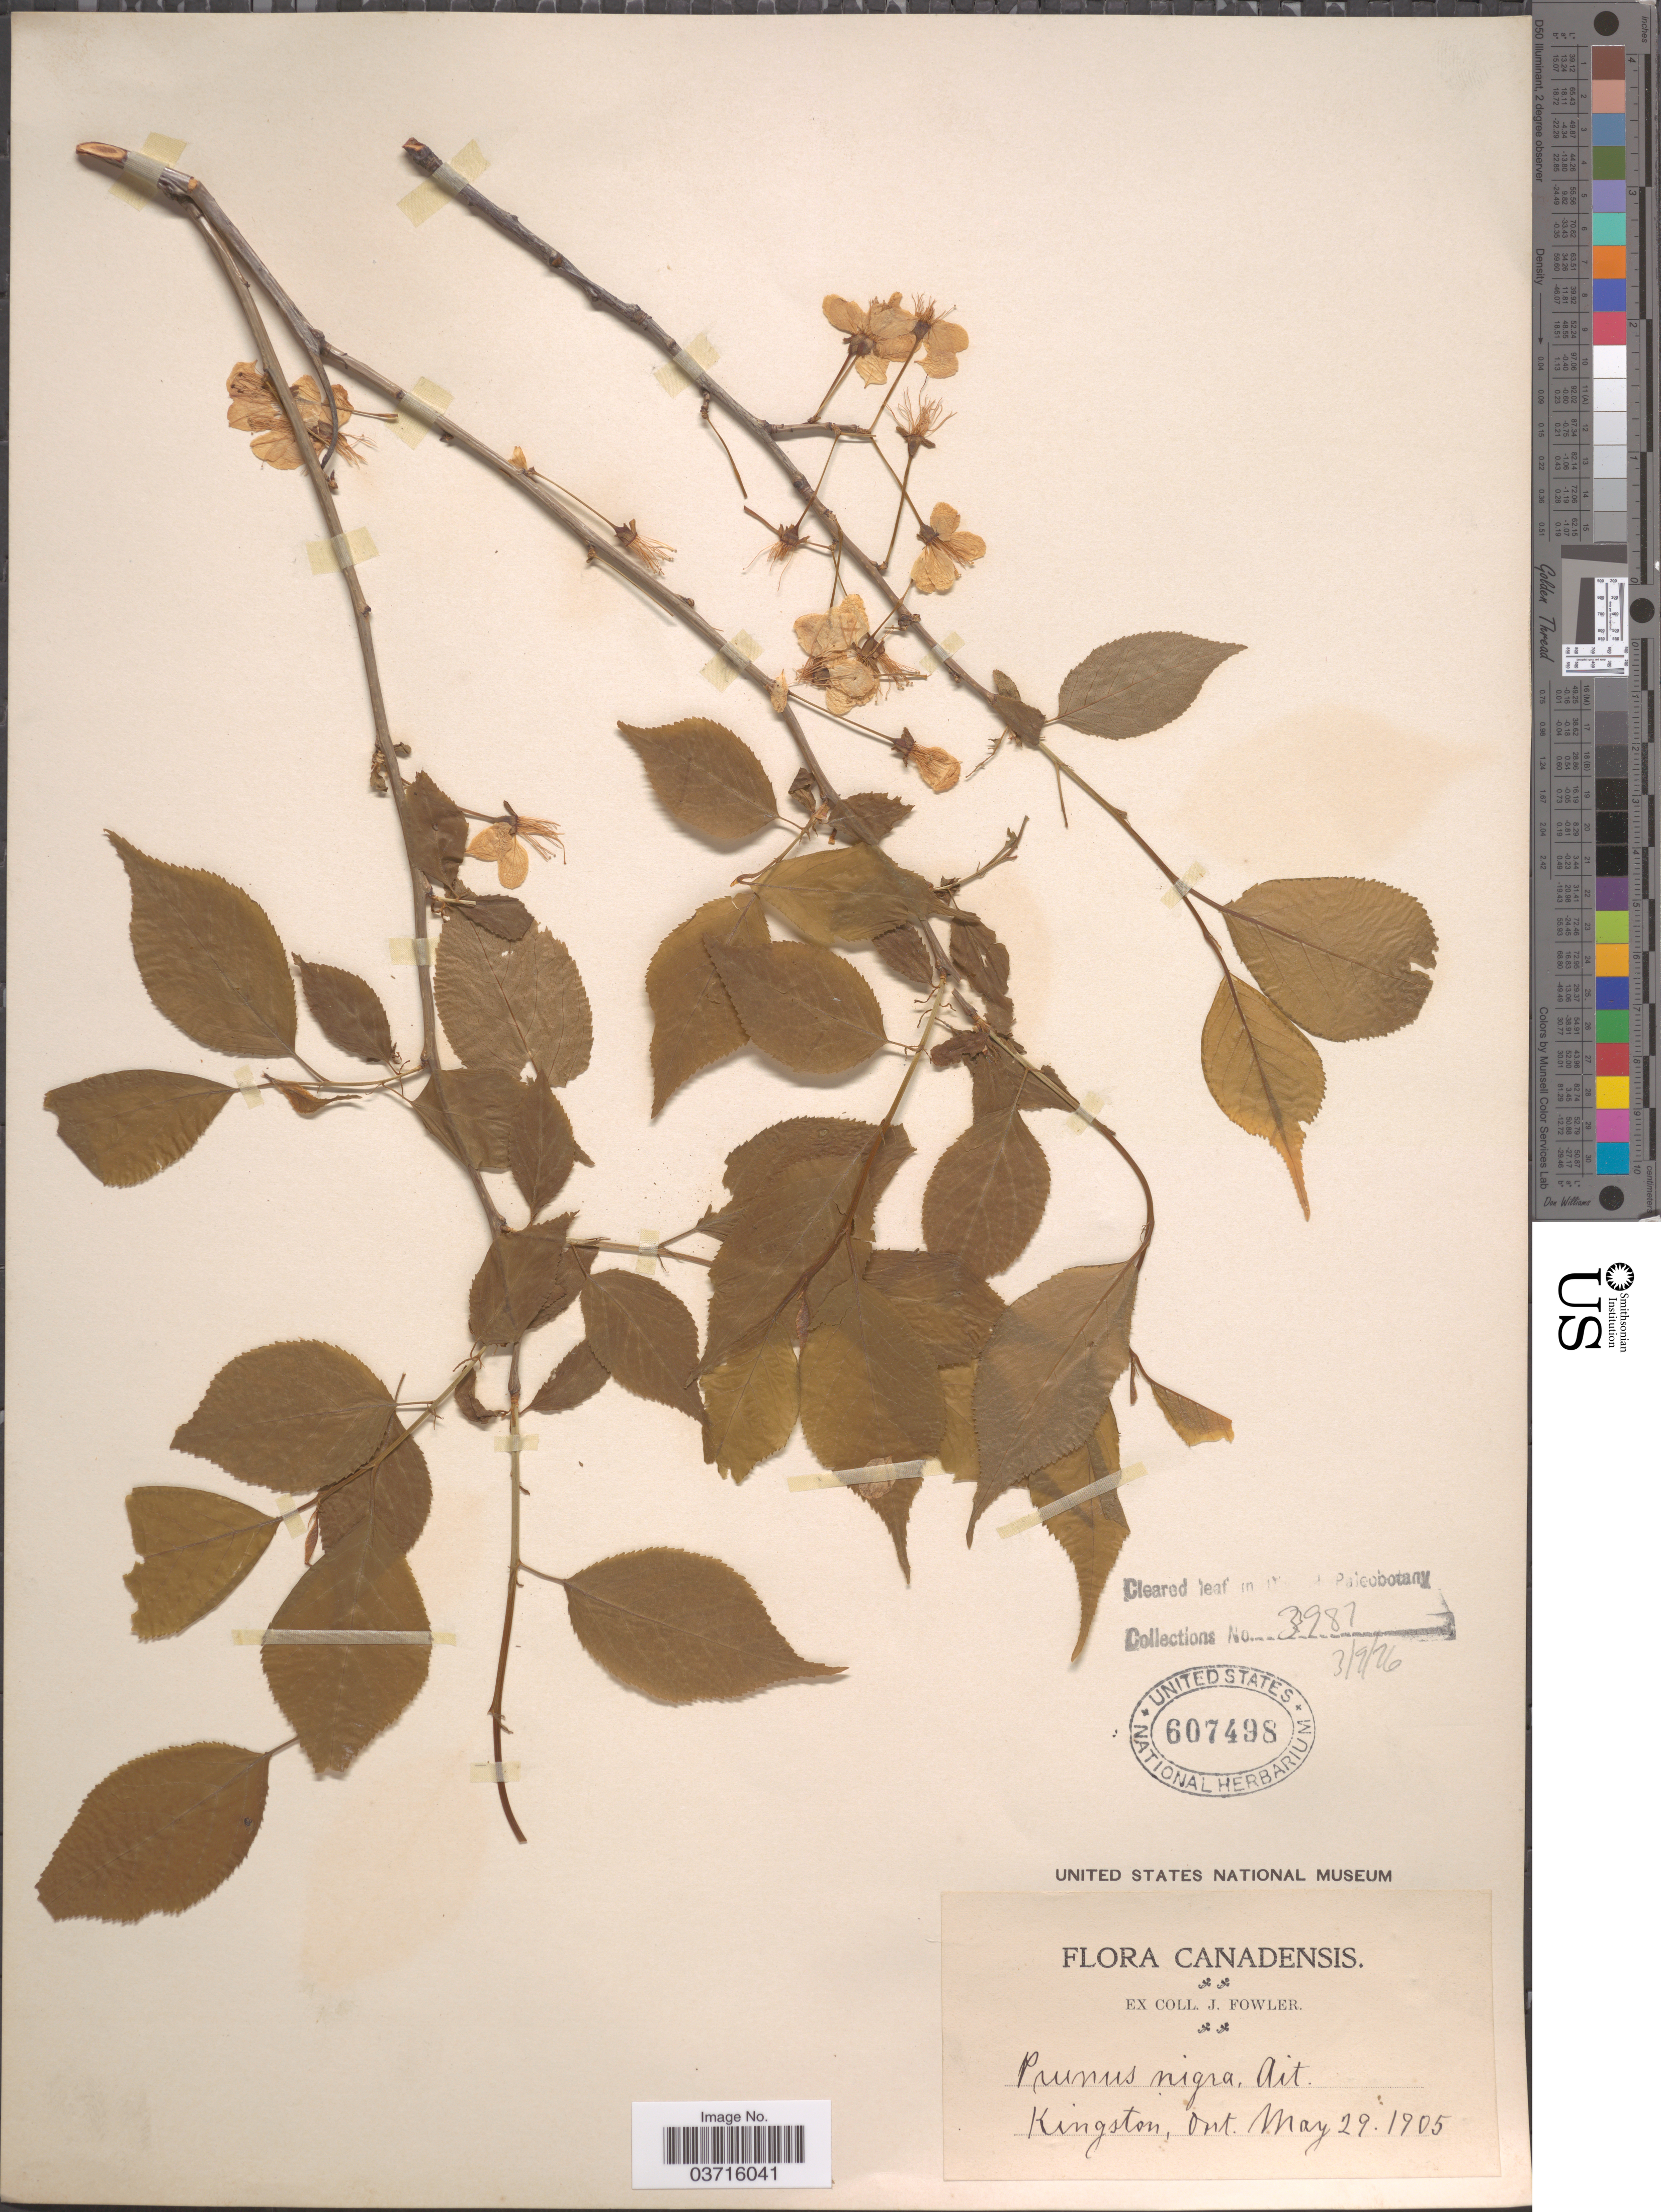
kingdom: Plantae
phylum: Tracheophyta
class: Magnoliopsida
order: Rosales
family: Rosaceae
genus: Prunus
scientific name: Prunus nigra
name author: Wight & Hedrick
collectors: J. Fowler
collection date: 1905-05-29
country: Canada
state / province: Ontario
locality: Kingston.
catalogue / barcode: US 607498